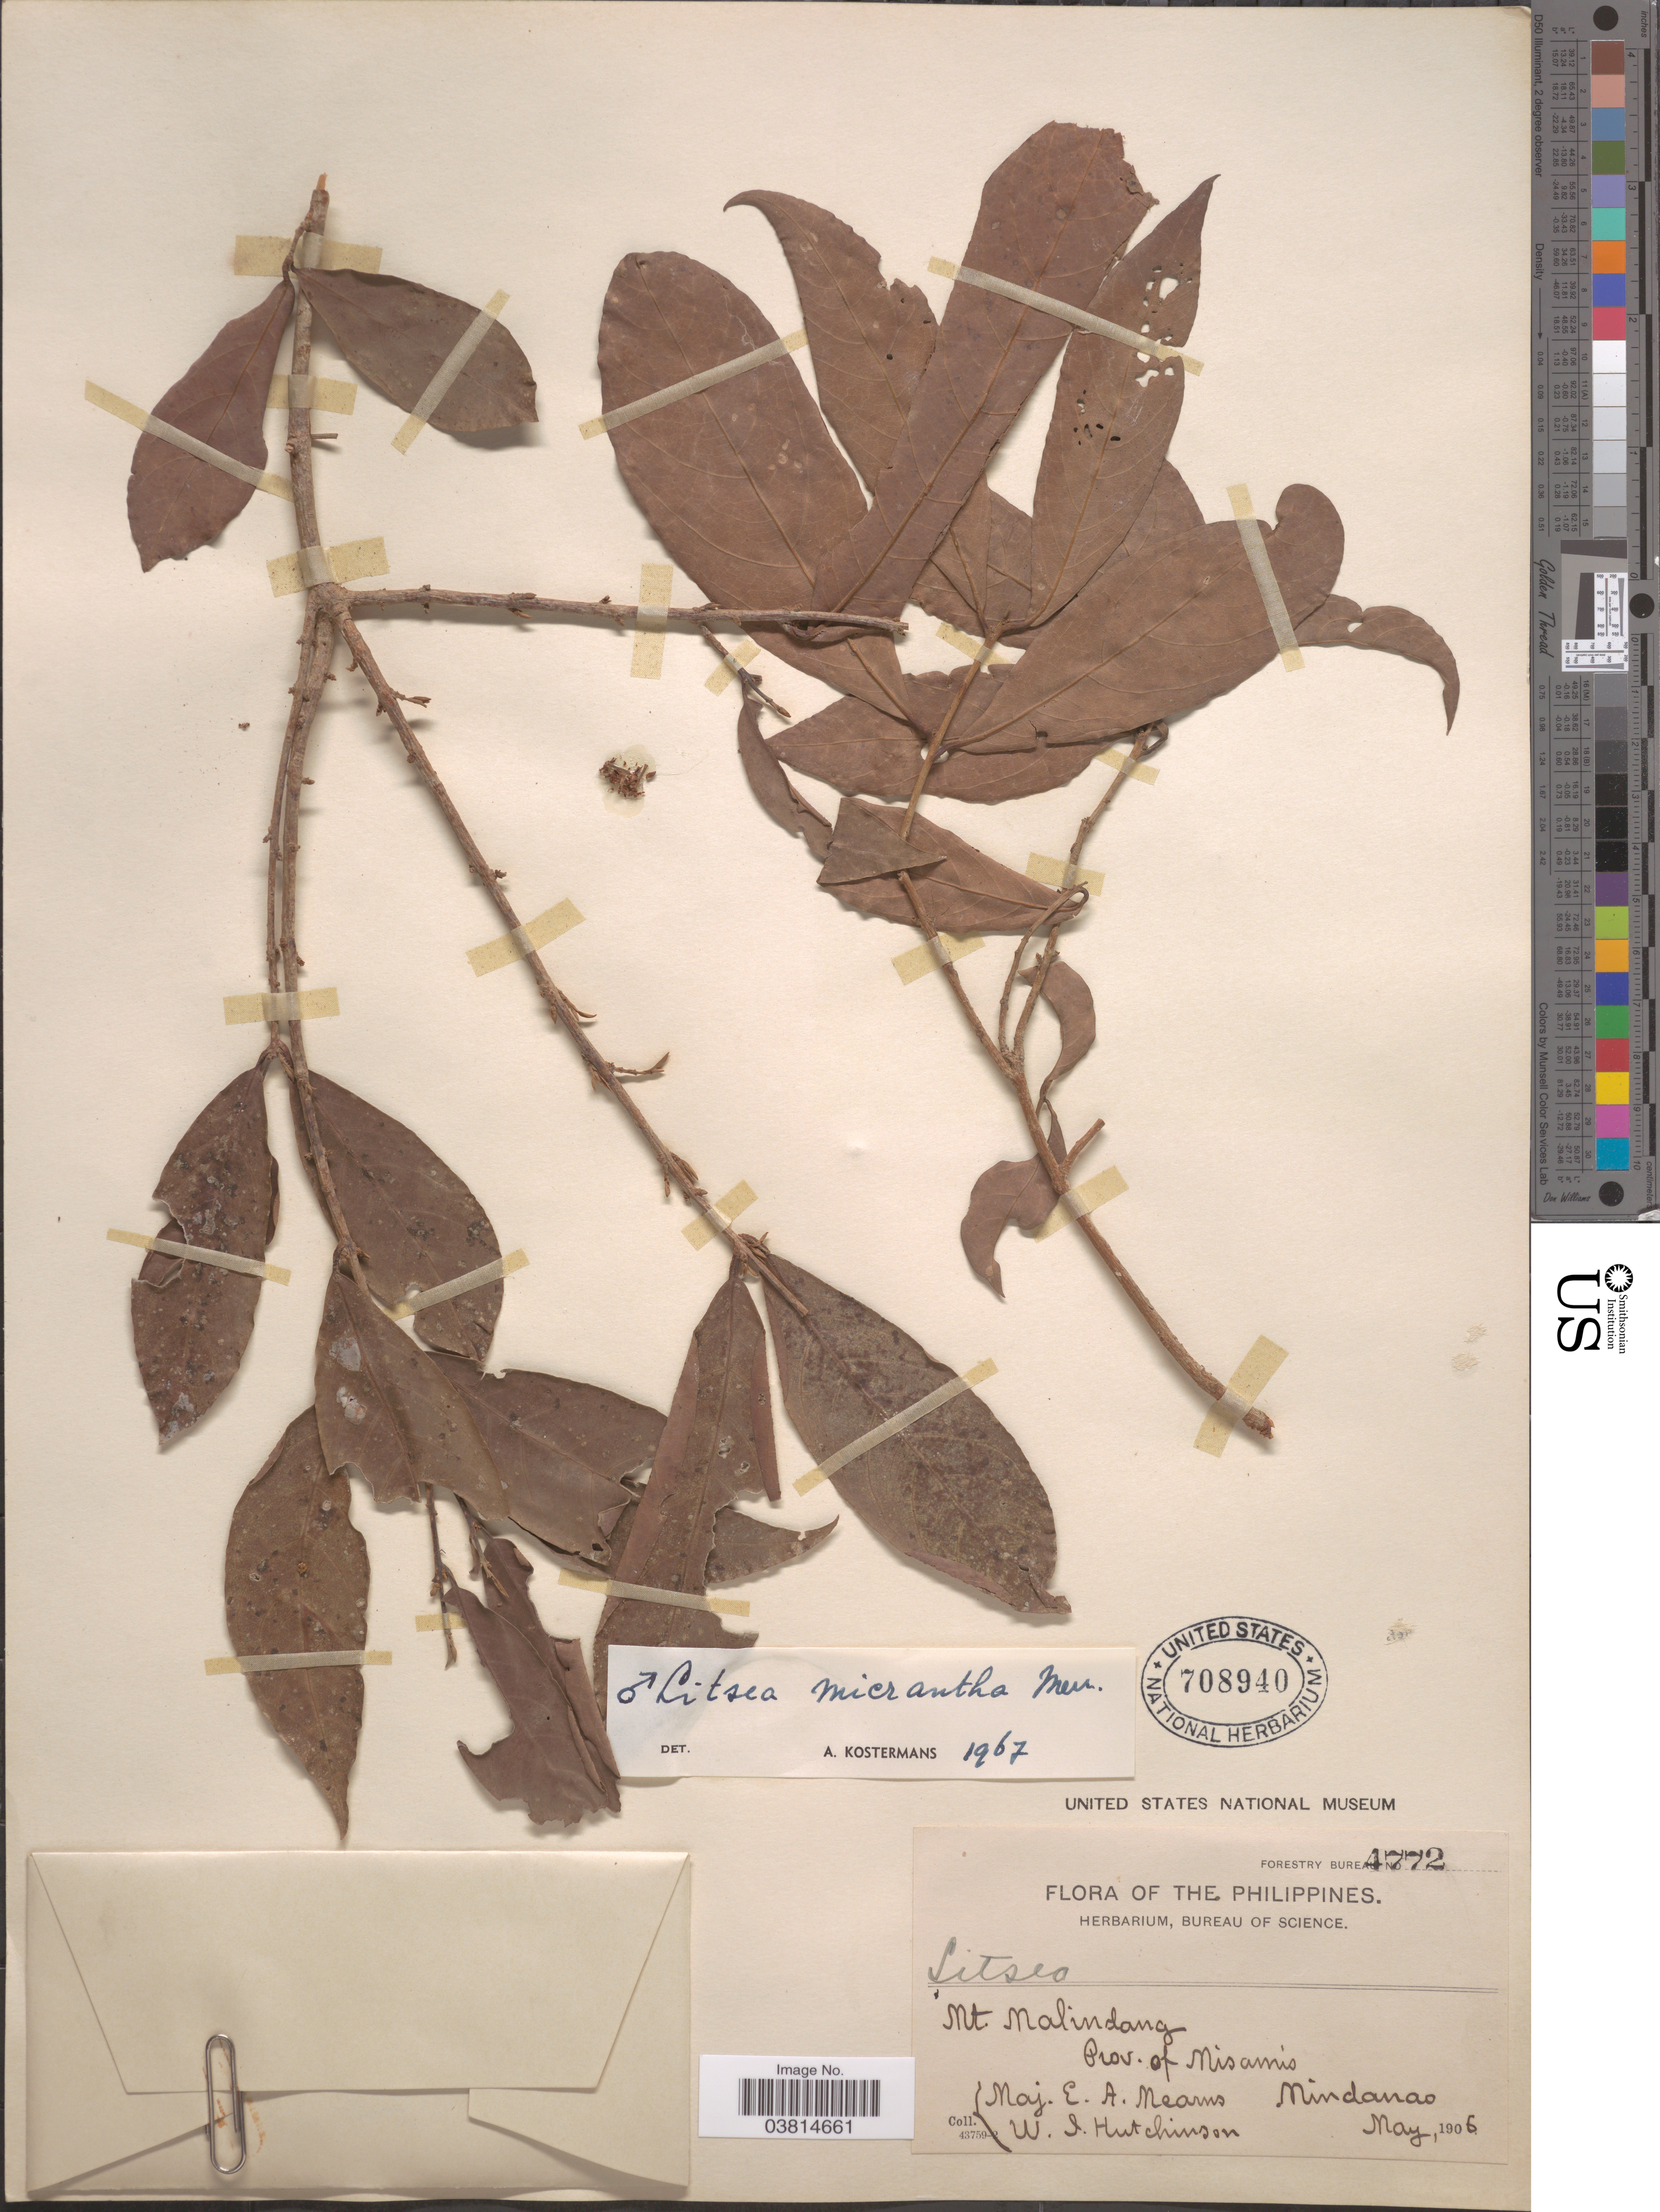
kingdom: Plantae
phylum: Tracheophyta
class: Magnoliopsida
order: Laurales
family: Lauraceae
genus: Litsea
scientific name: Litsea micrantha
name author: Merr.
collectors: E. A. Mearns & W. J. Hutchinson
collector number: Forestry Bureau 4772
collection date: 1906-05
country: Philippines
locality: Mt. Malindang. Prov. of Misamis. Mindanao.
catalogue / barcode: US 708940